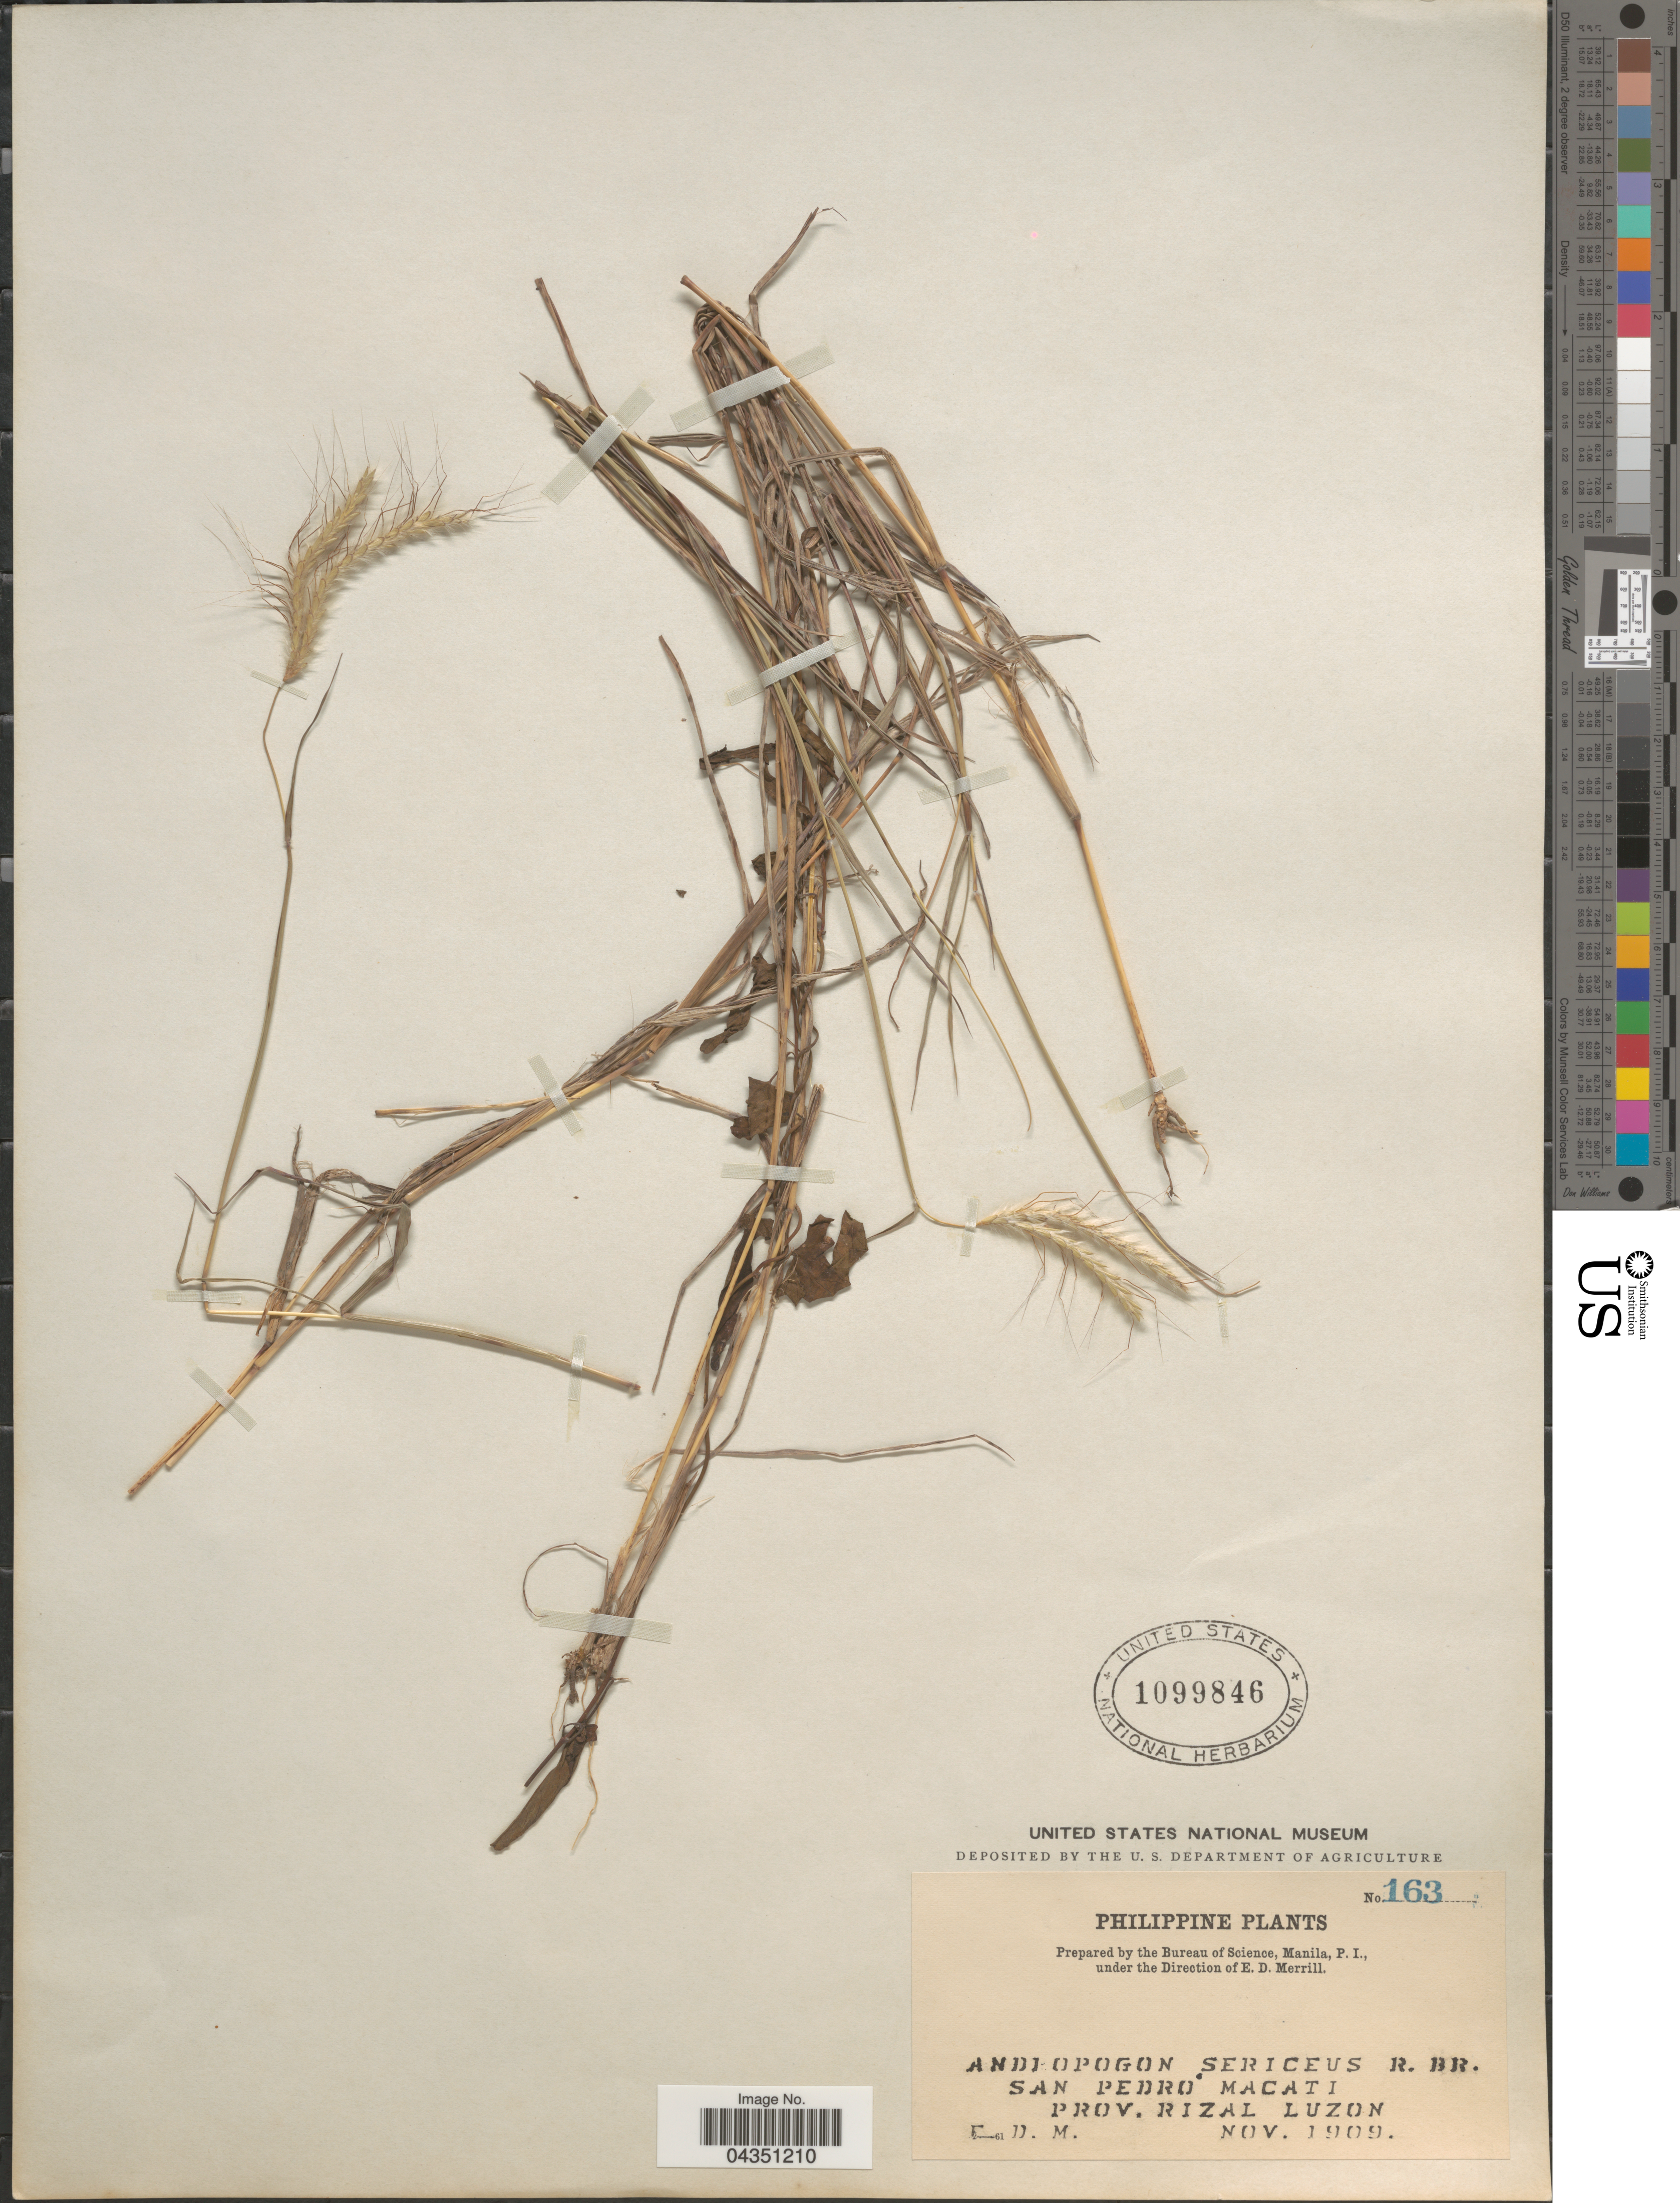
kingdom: Plantae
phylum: Tracheophyta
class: Liliopsida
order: Poales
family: Poaceae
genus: Dichanthium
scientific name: Dichanthium sericeum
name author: (R. Br.) A. Camus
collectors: E. D. Merrill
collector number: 163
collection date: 1909-11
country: Philippines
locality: San Pedro Macati. Prov. Rizal. Luzon.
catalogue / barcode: US 1099846